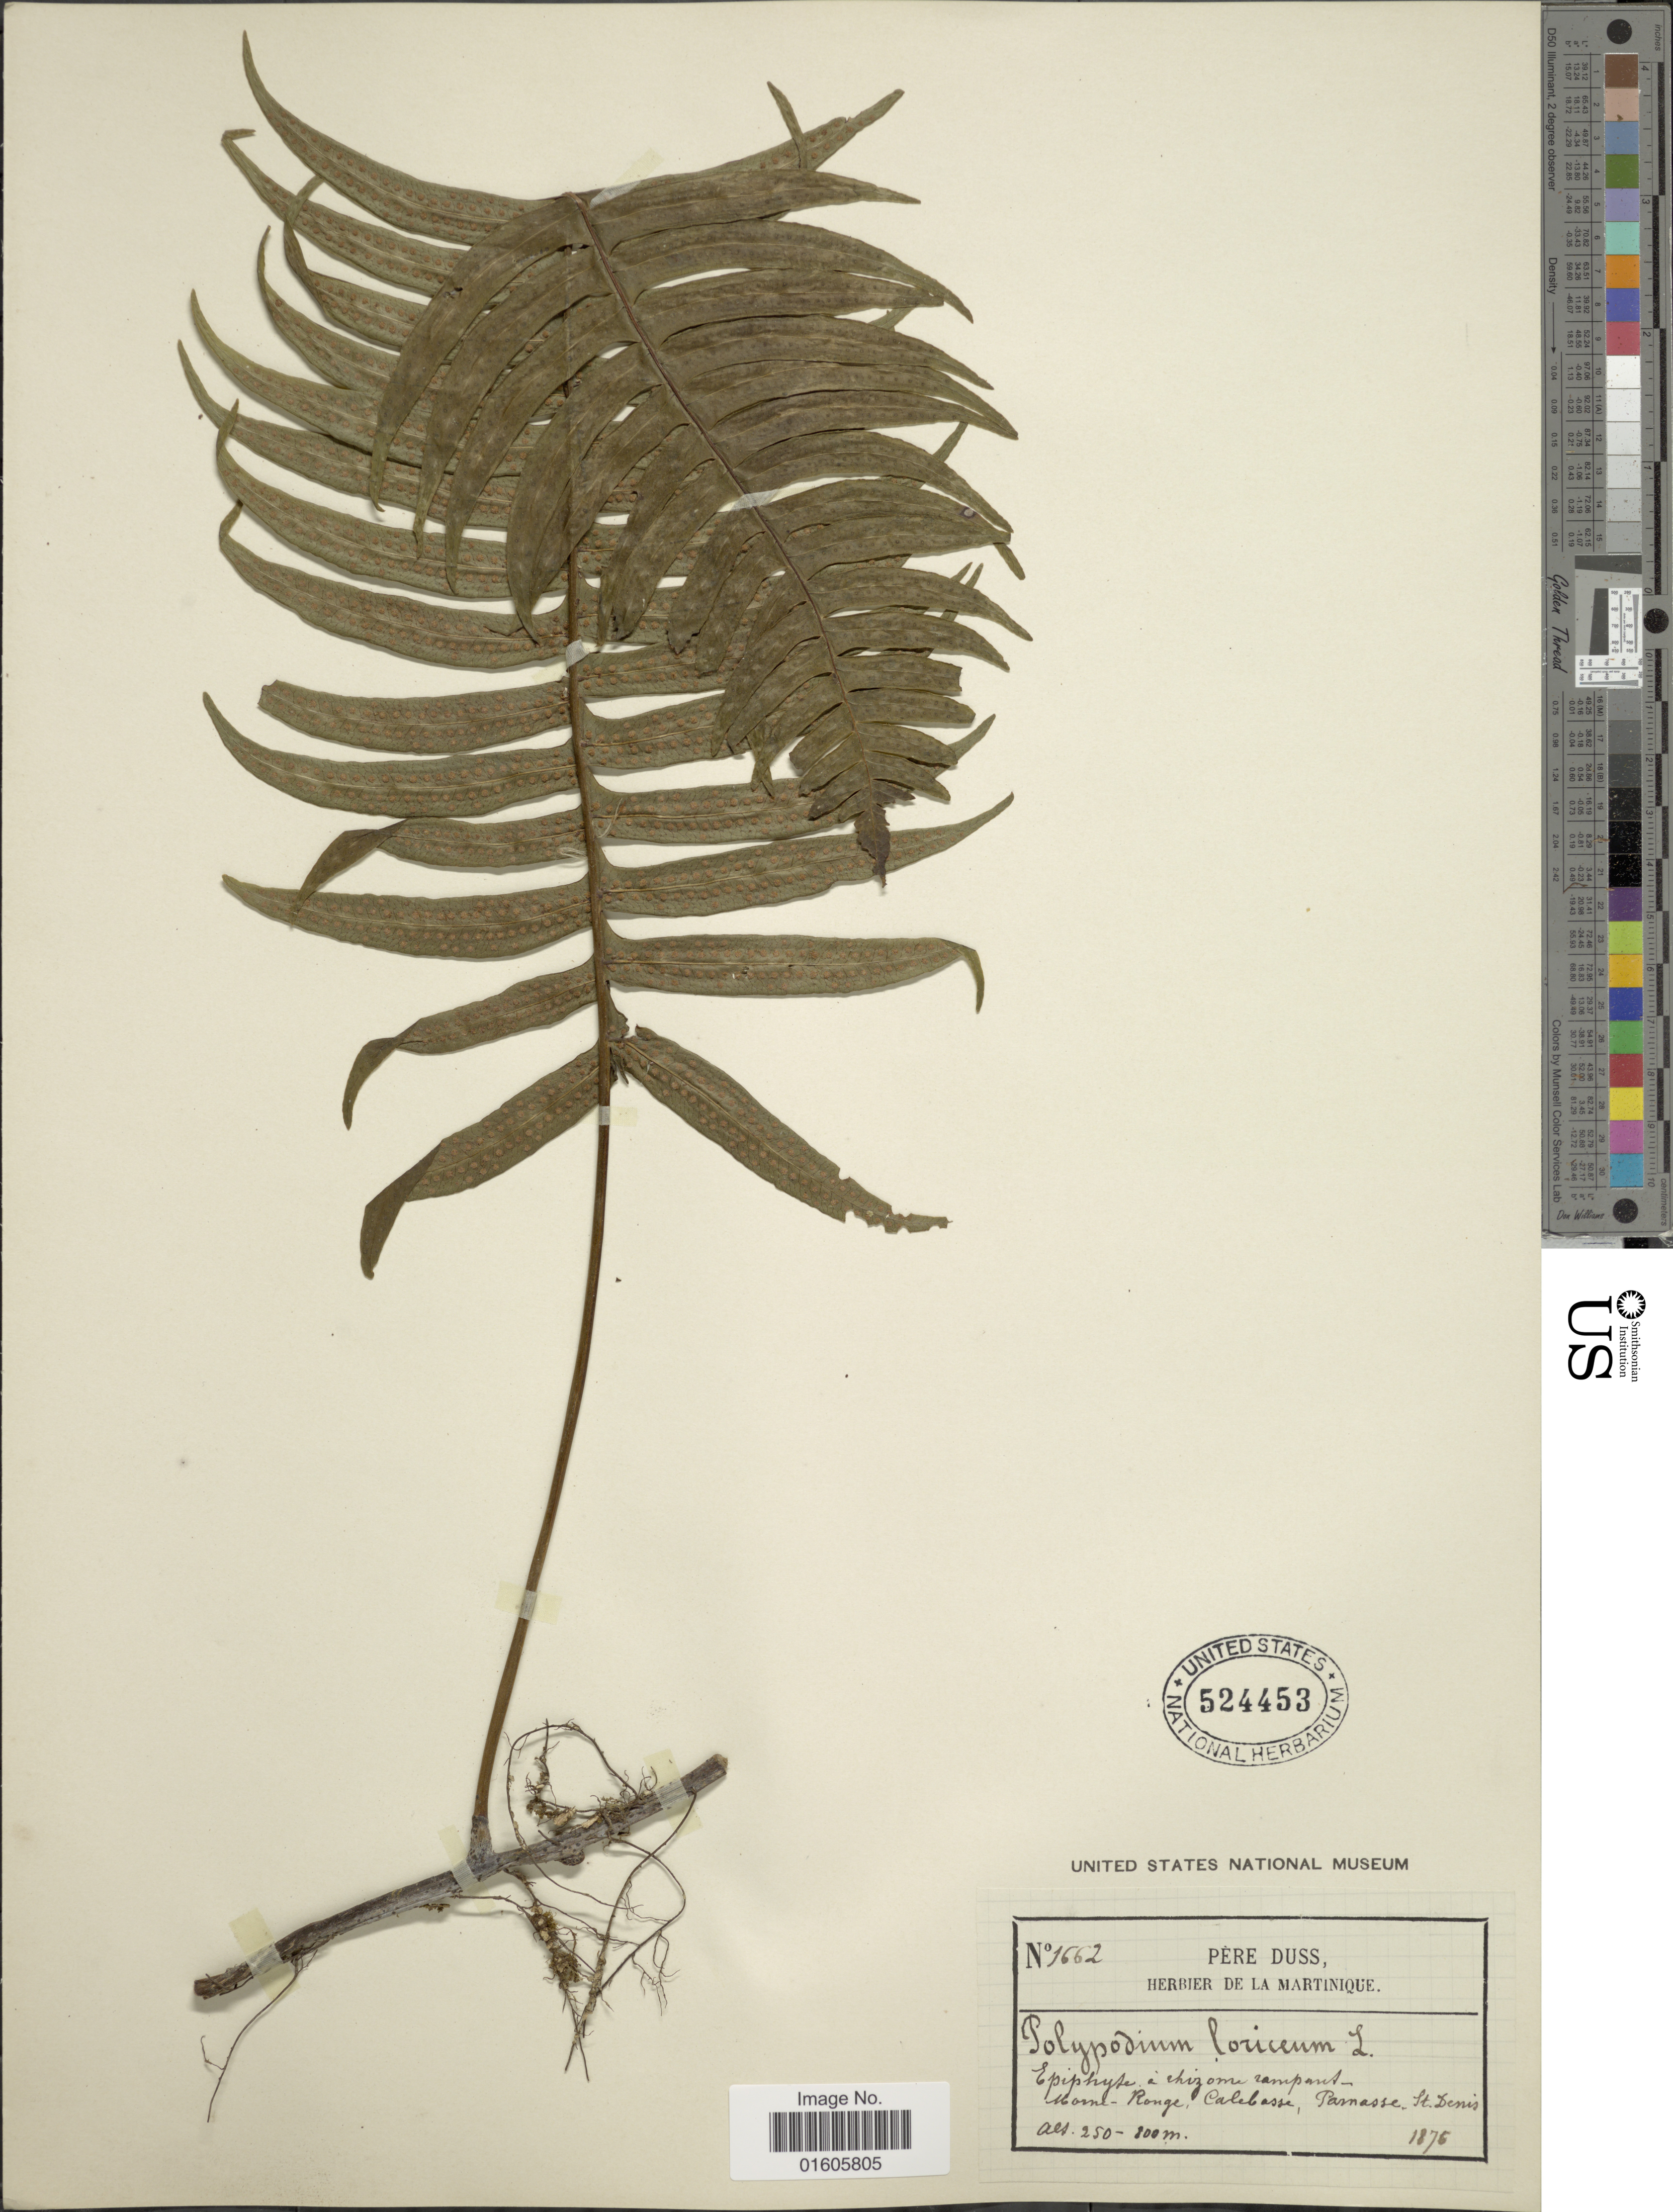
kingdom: Plantae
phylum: Tracheophyta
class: Polypodiopsida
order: Polypodiales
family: Polypodiaceae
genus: Serpocaulon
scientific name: Serpocaulon loriceum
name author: (L.) A.R. Sm.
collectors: Père Duss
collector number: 1662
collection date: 1876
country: Guadeloupe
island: Leeward Is.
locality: Morne-Rouge, Calebasse, Parnasse, St. Denis.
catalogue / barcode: US 524453